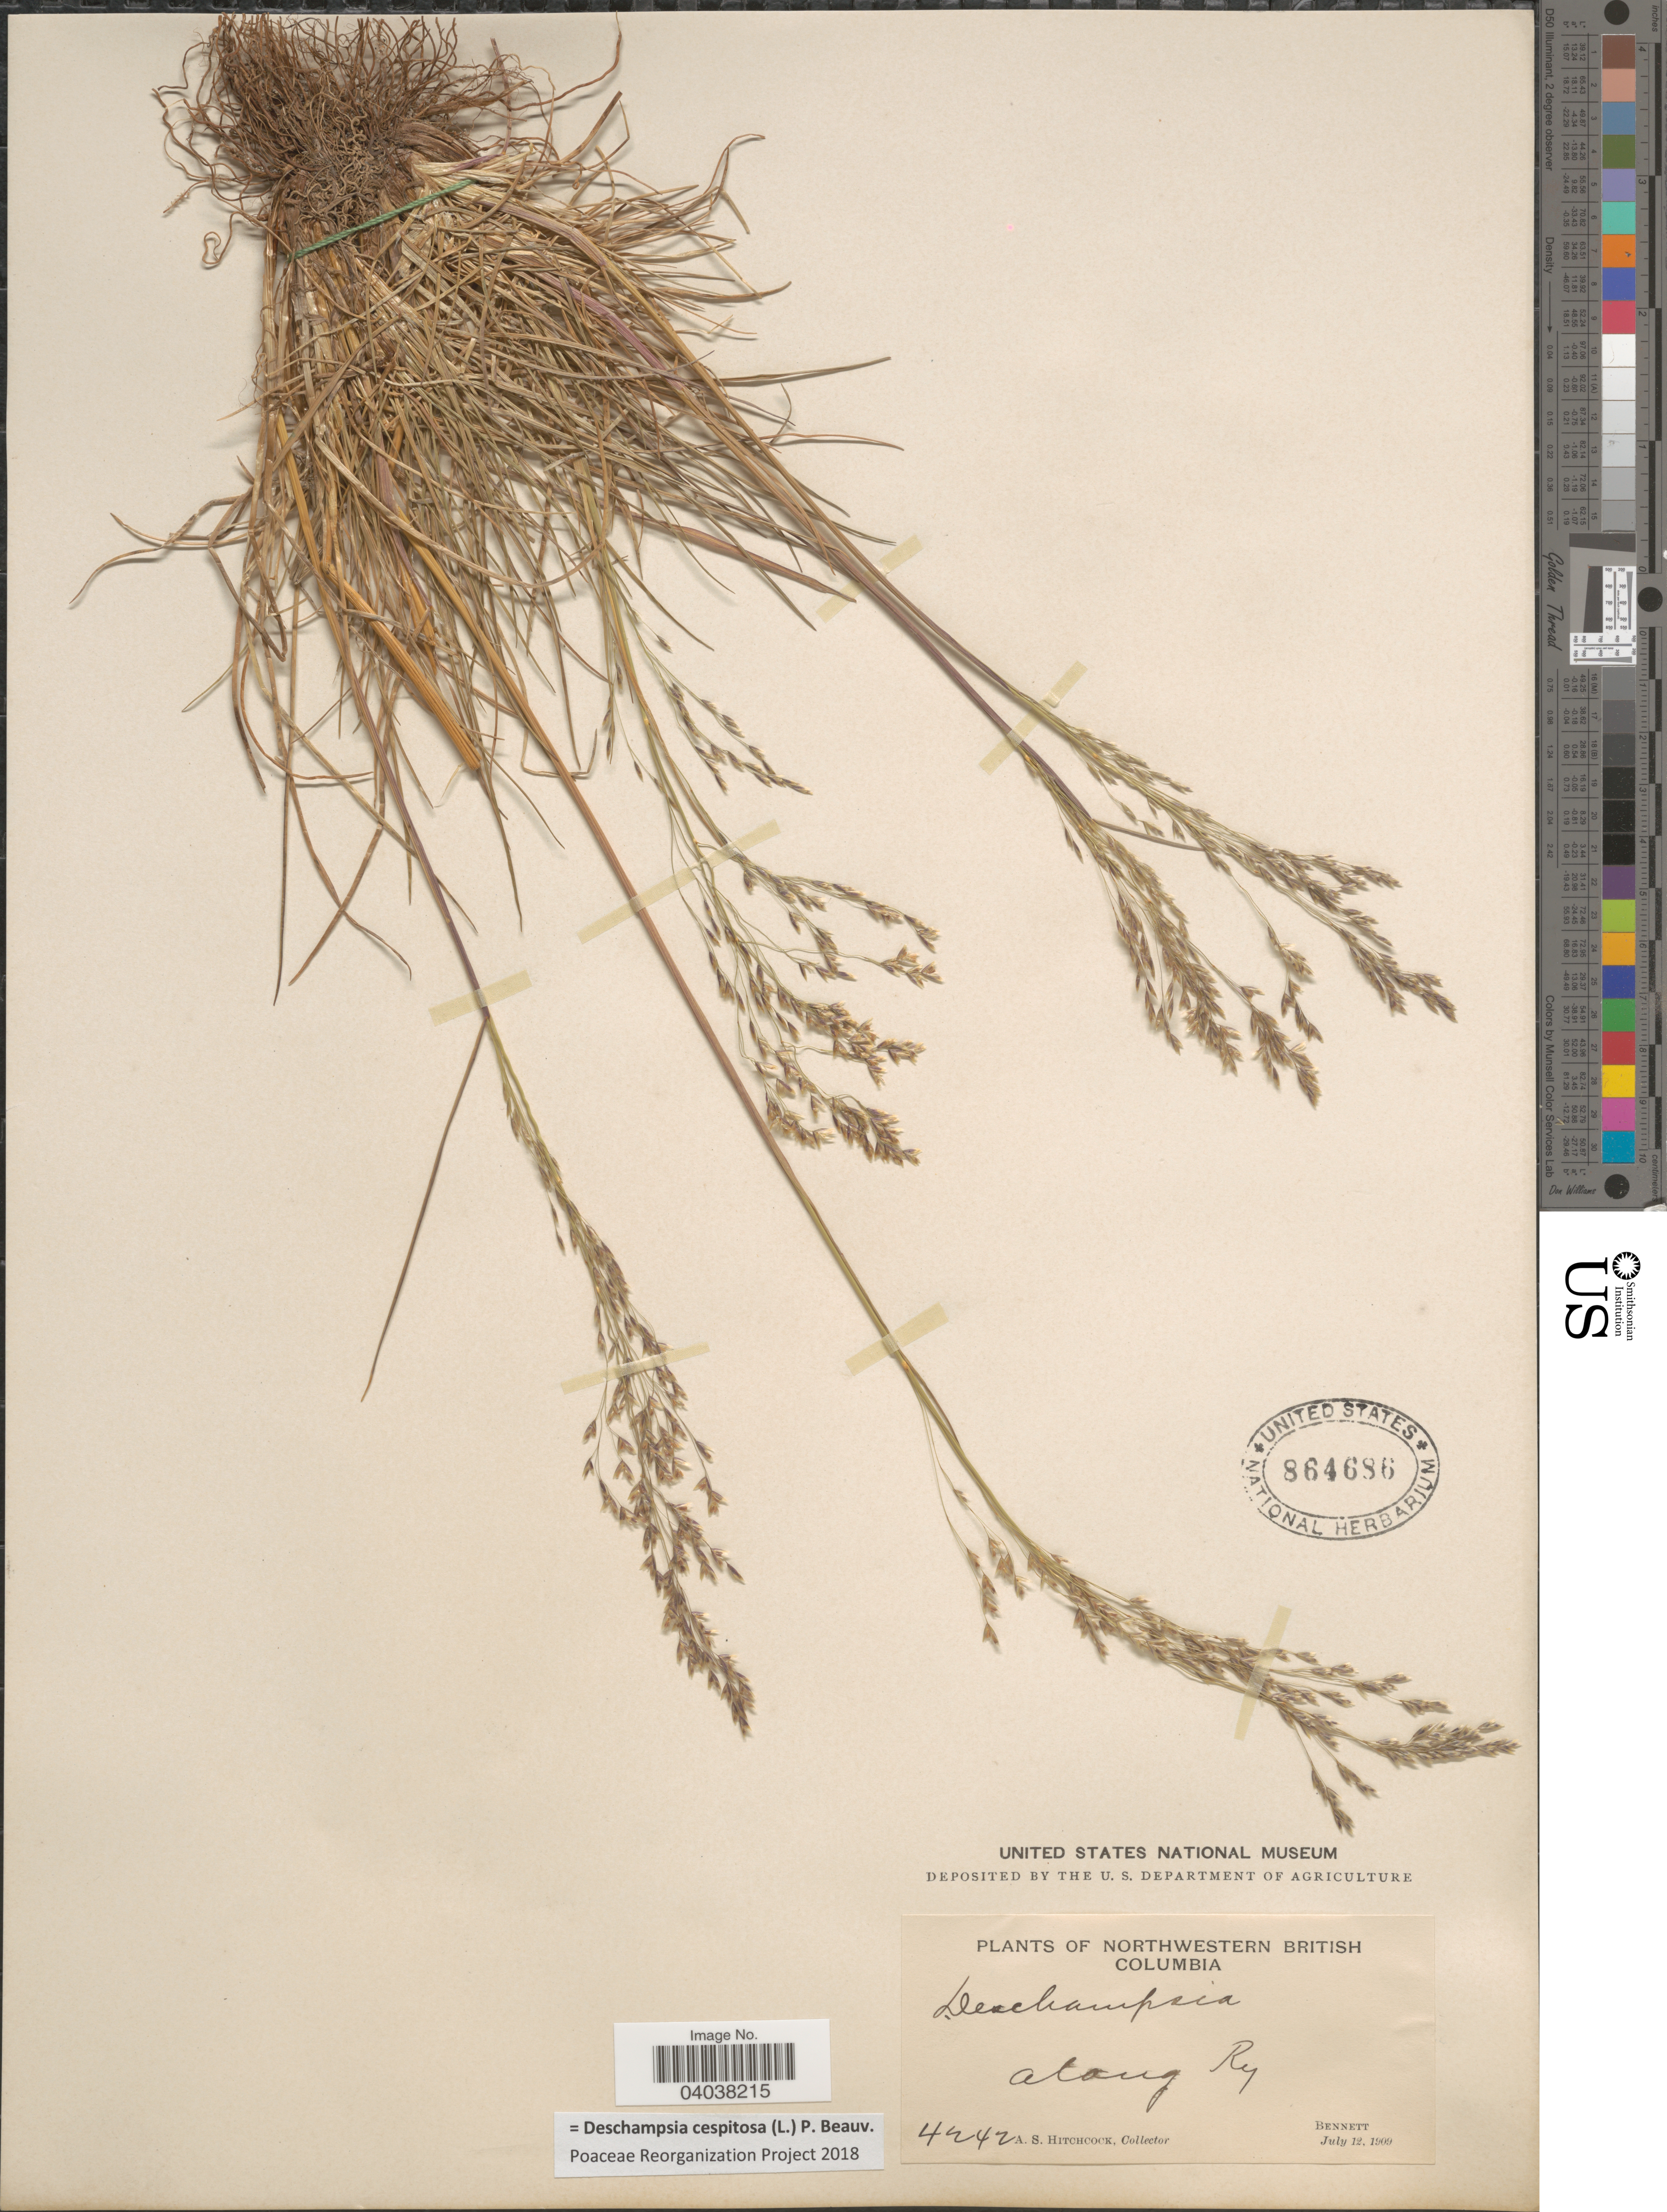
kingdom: Plantae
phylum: Tracheophyta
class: Liliopsida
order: Poales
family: Poaceae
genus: Deschampsia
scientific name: Deschampsia cespitosa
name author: (L.) P. Beauv.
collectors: A. S. Hitchcock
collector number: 4242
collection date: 1909-07-12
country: Canada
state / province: British Columbia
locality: Northwestern British Columbia. Along Ry. Bennett.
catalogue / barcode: US 864686